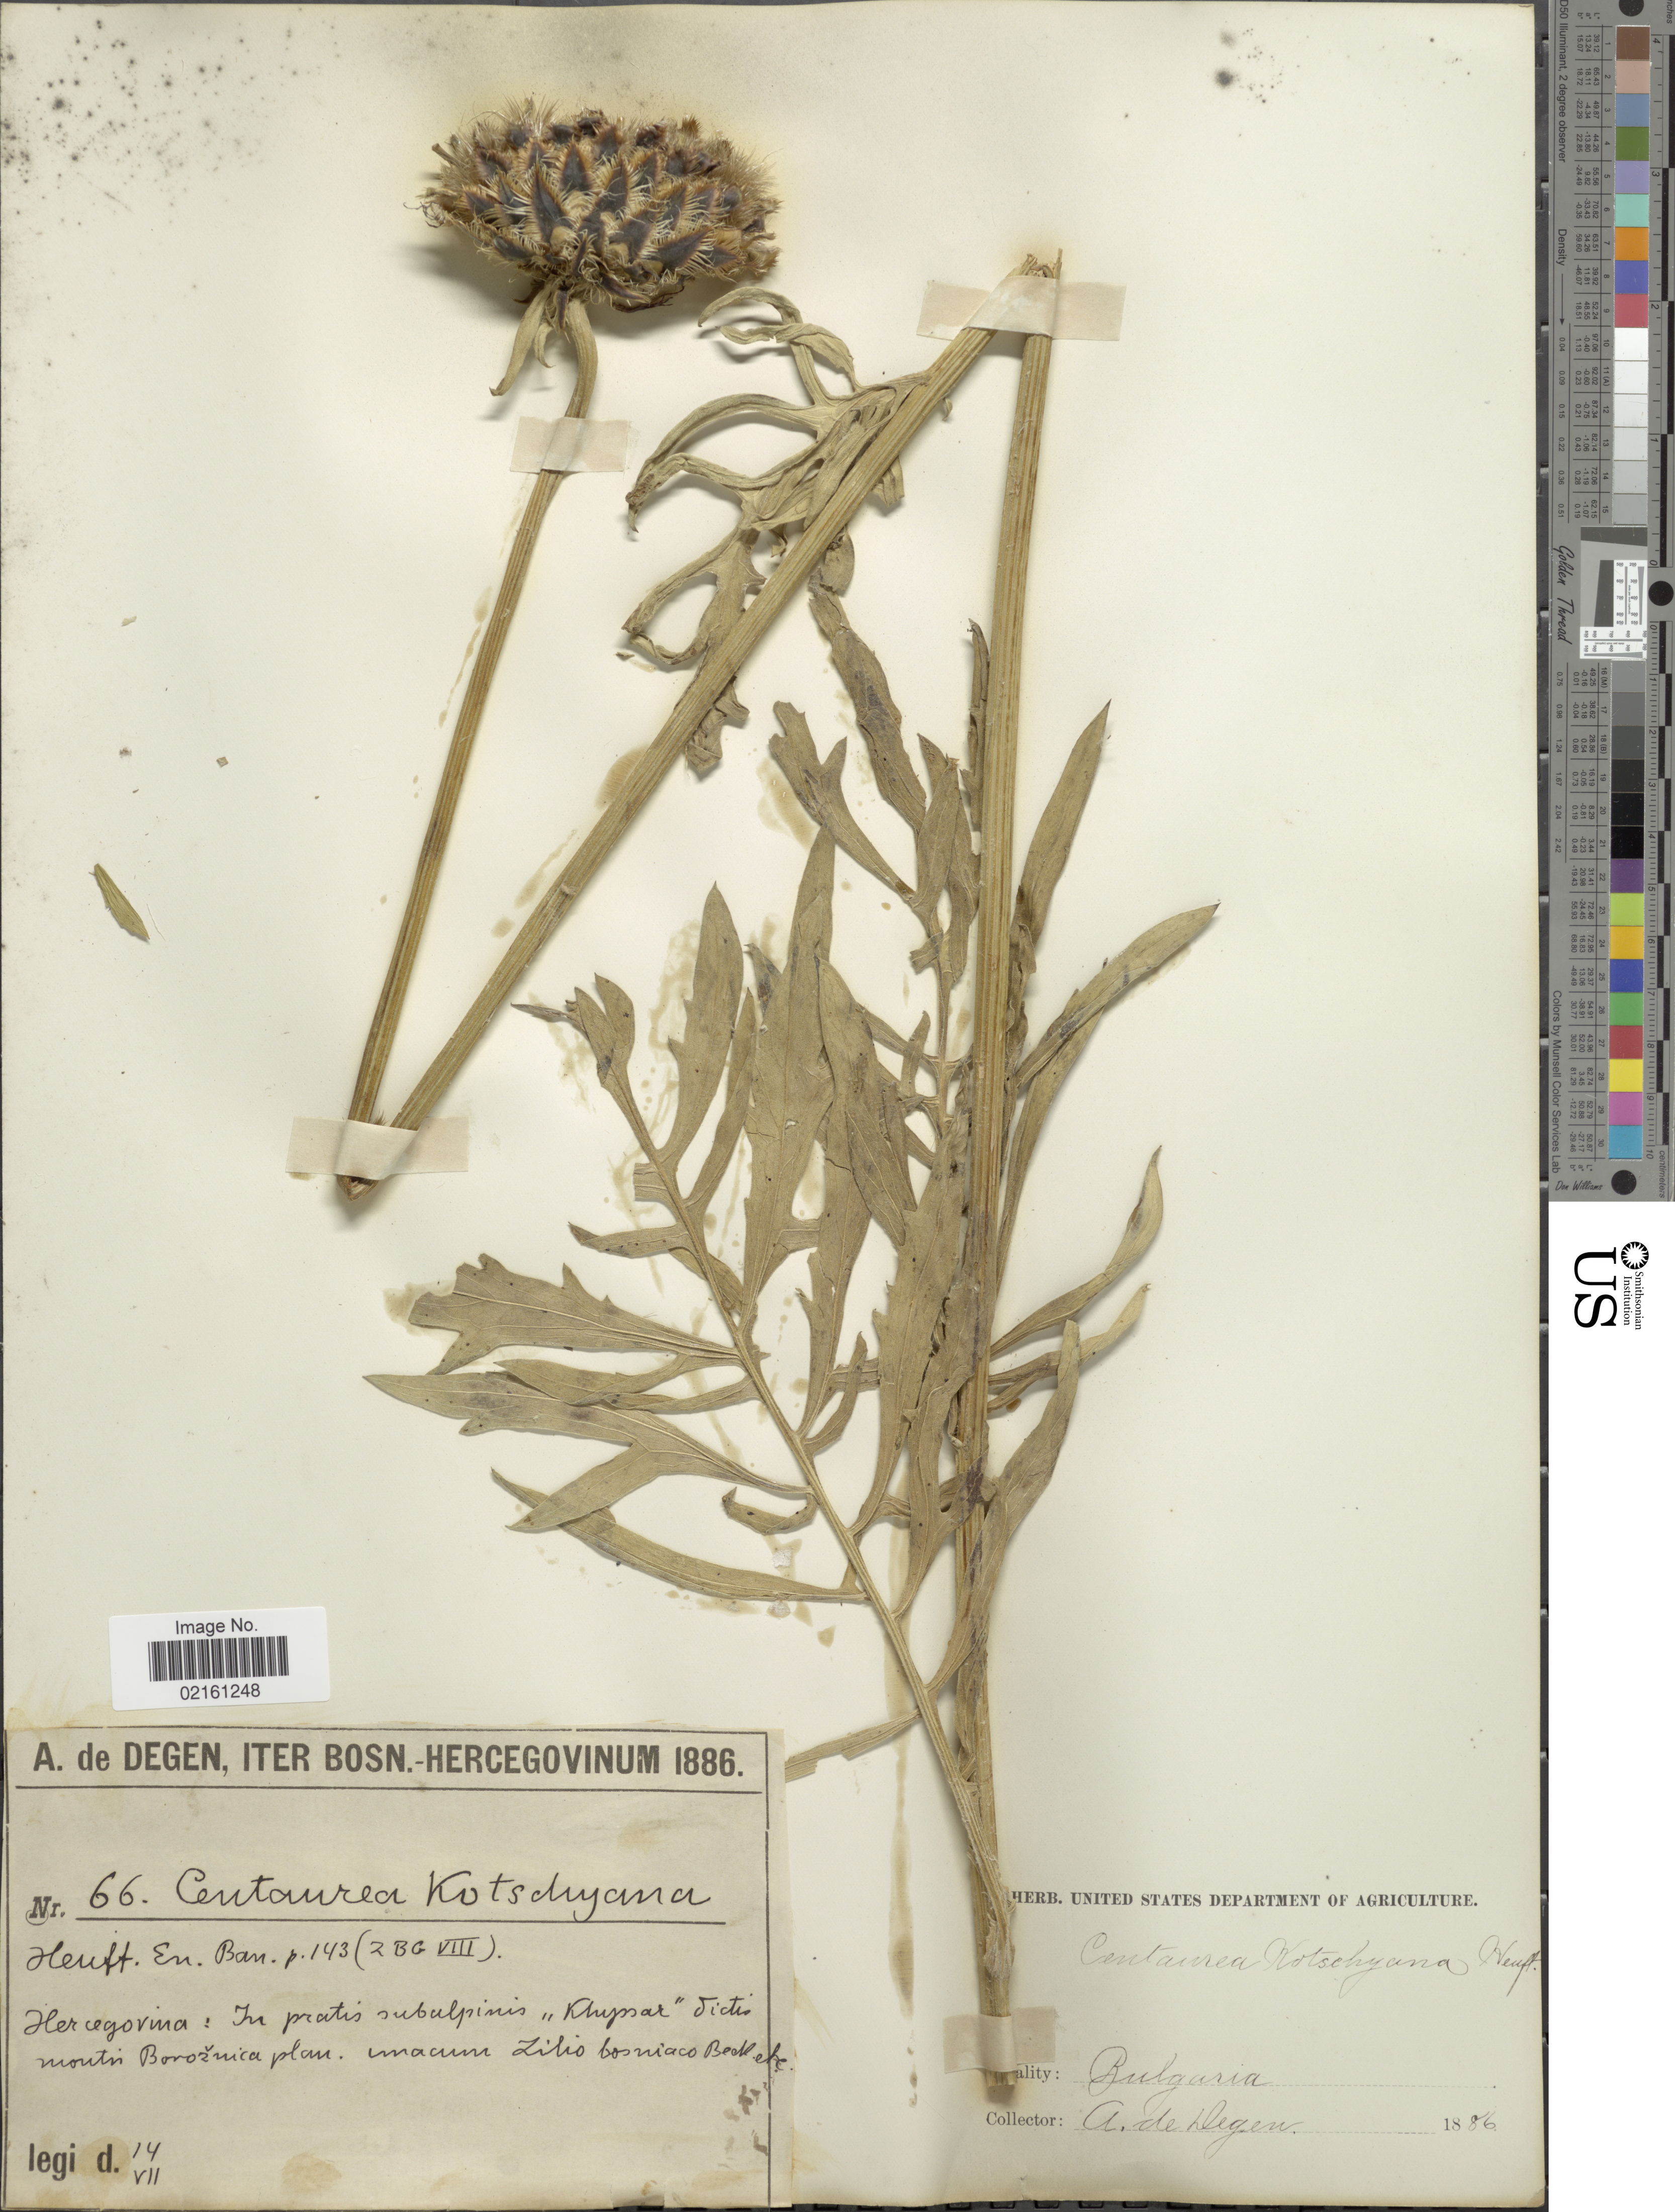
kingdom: Plantae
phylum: Tracheophyta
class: Magnoliopsida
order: Asterales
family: Asteraceae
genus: Centaurea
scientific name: Centaurea kotschyana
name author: Heuff.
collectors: A. von Degen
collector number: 66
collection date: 1886-07-14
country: Bosnia and Herzegovina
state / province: Federation of B&H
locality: Bosn.-Hercegovinum, Hercegovina, Konjic dictio montis Boroznica [interpreted]